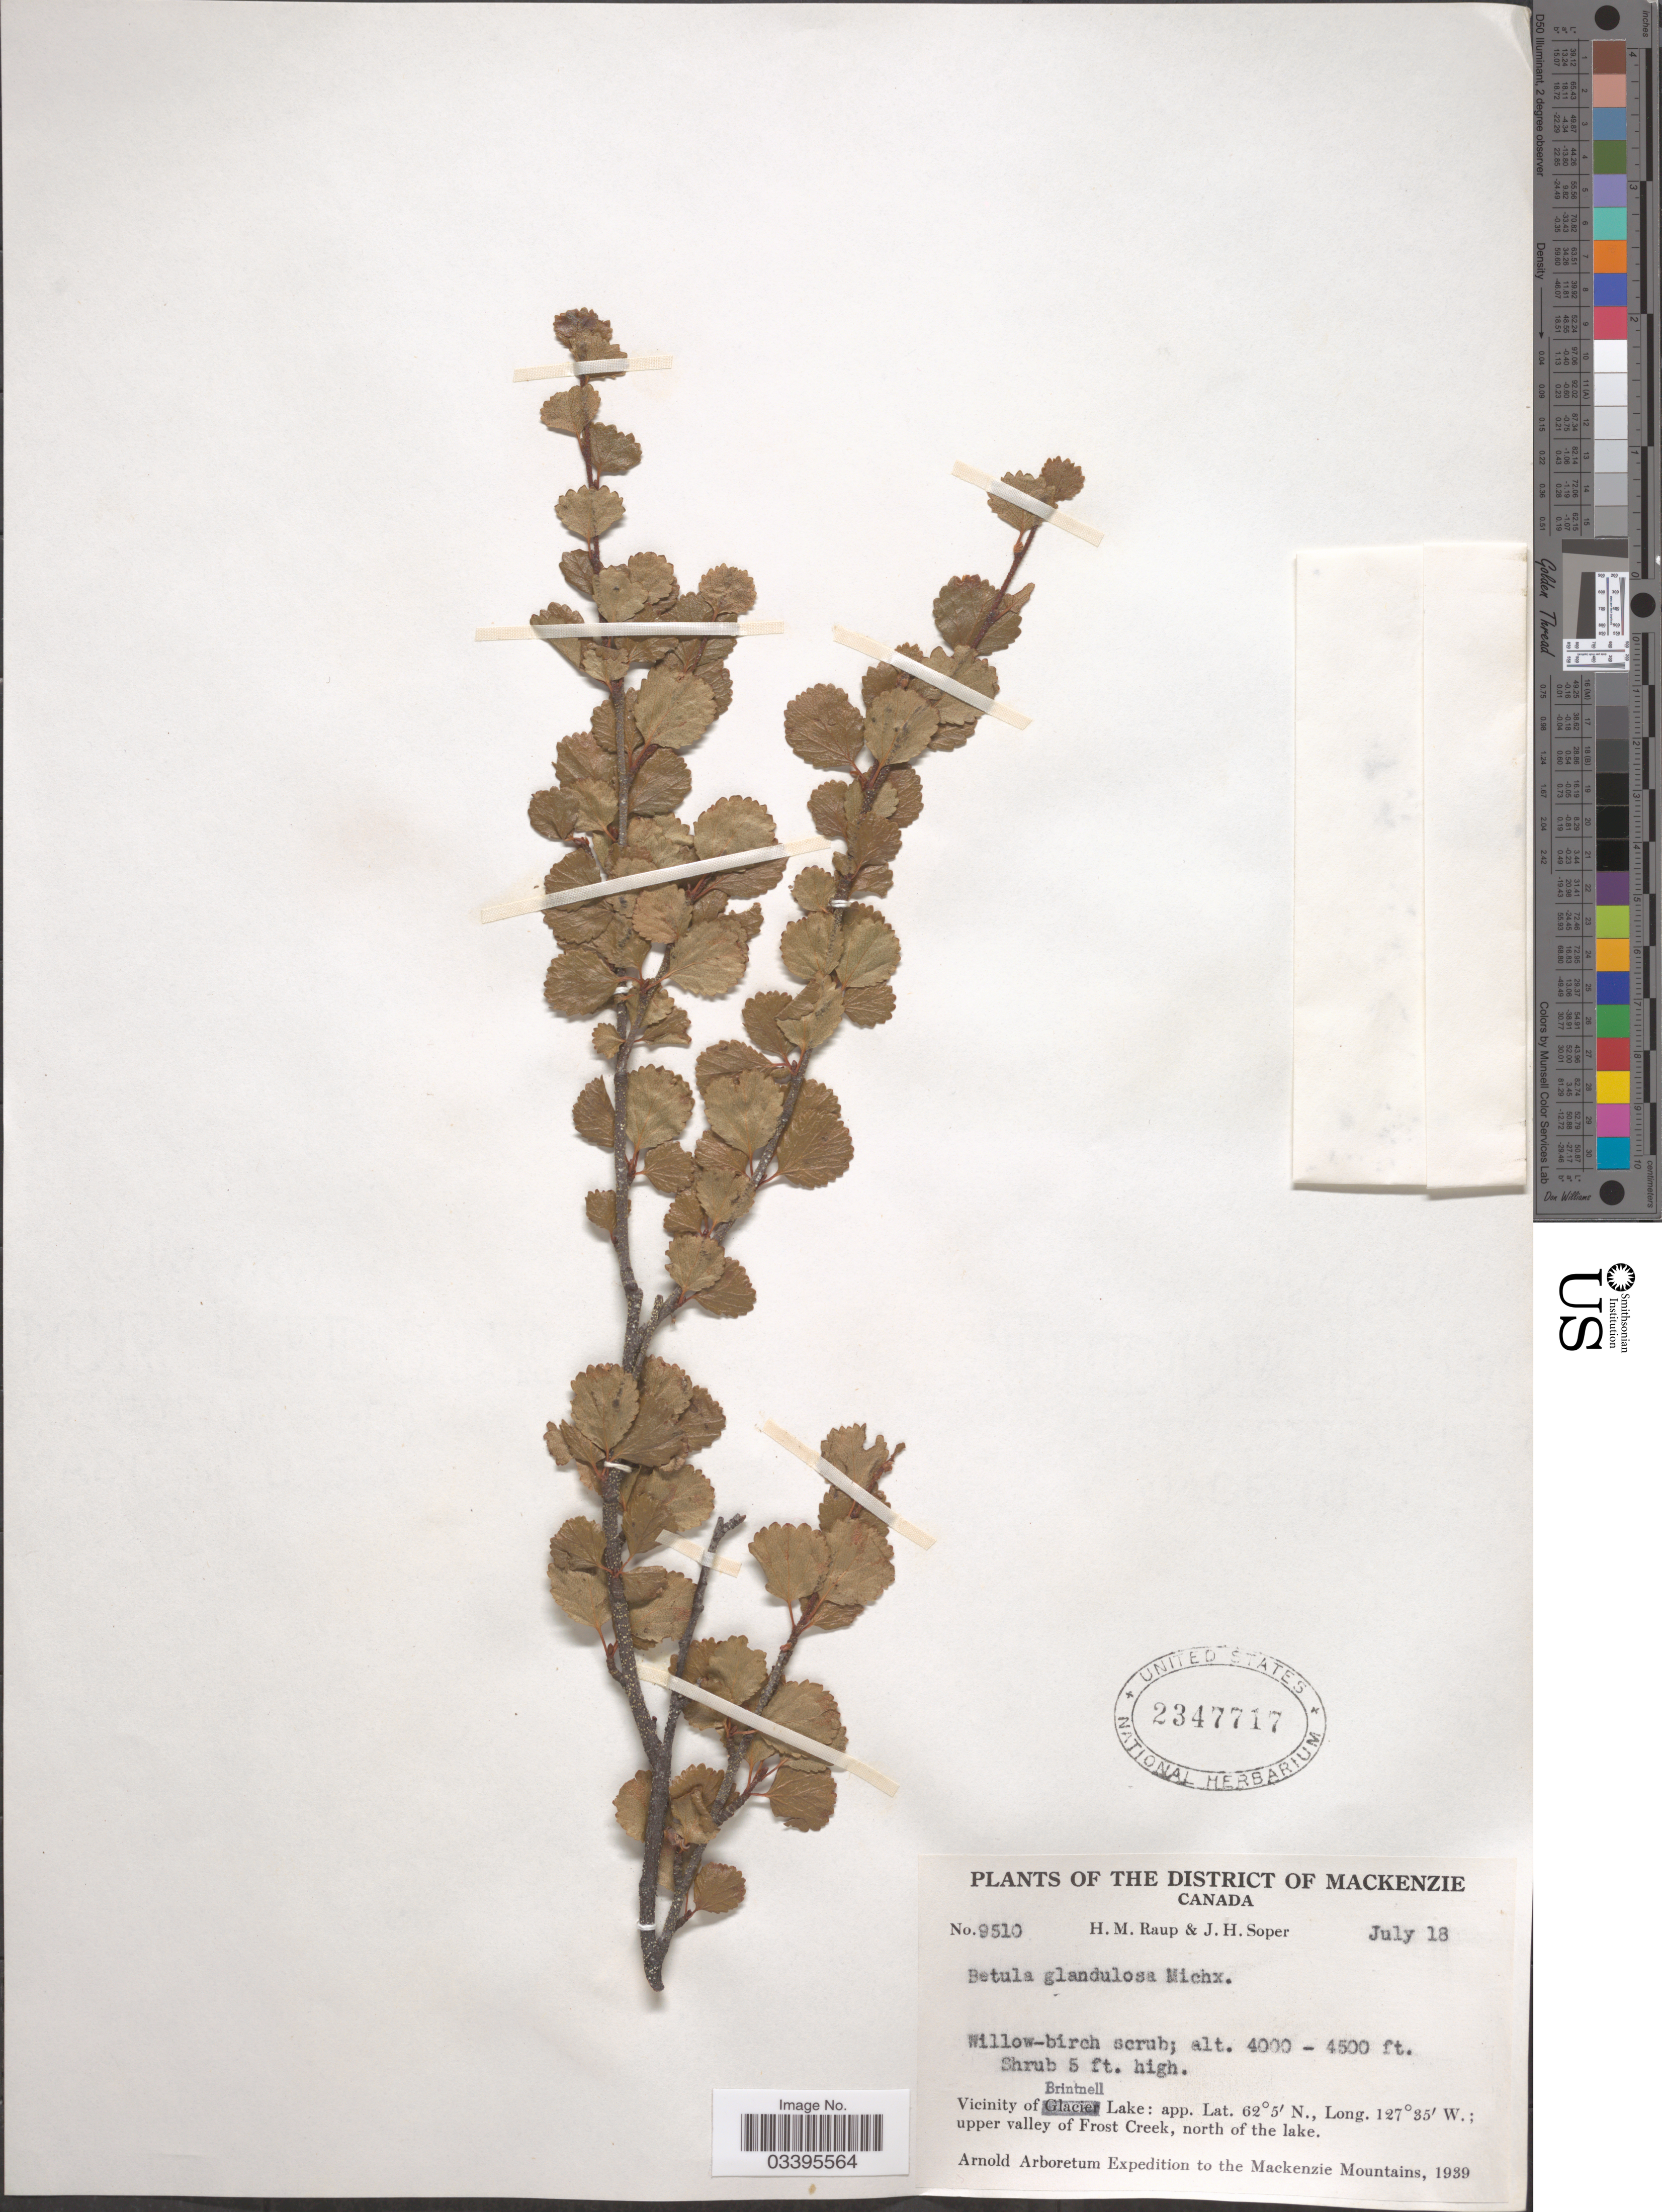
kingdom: Plantae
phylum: Tracheophyta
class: Magnoliopsida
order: Fagales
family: Betulaceae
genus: Betula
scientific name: Betula glandulosa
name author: Michx.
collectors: H. Raup & J. H. Soper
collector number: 9510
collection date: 1939-07-18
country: Canada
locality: The District of Mackenzie. Vicinity of Brintnell Lake; upper valley of Frost Creek, north of the lake.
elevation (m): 1219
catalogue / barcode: US 2347717